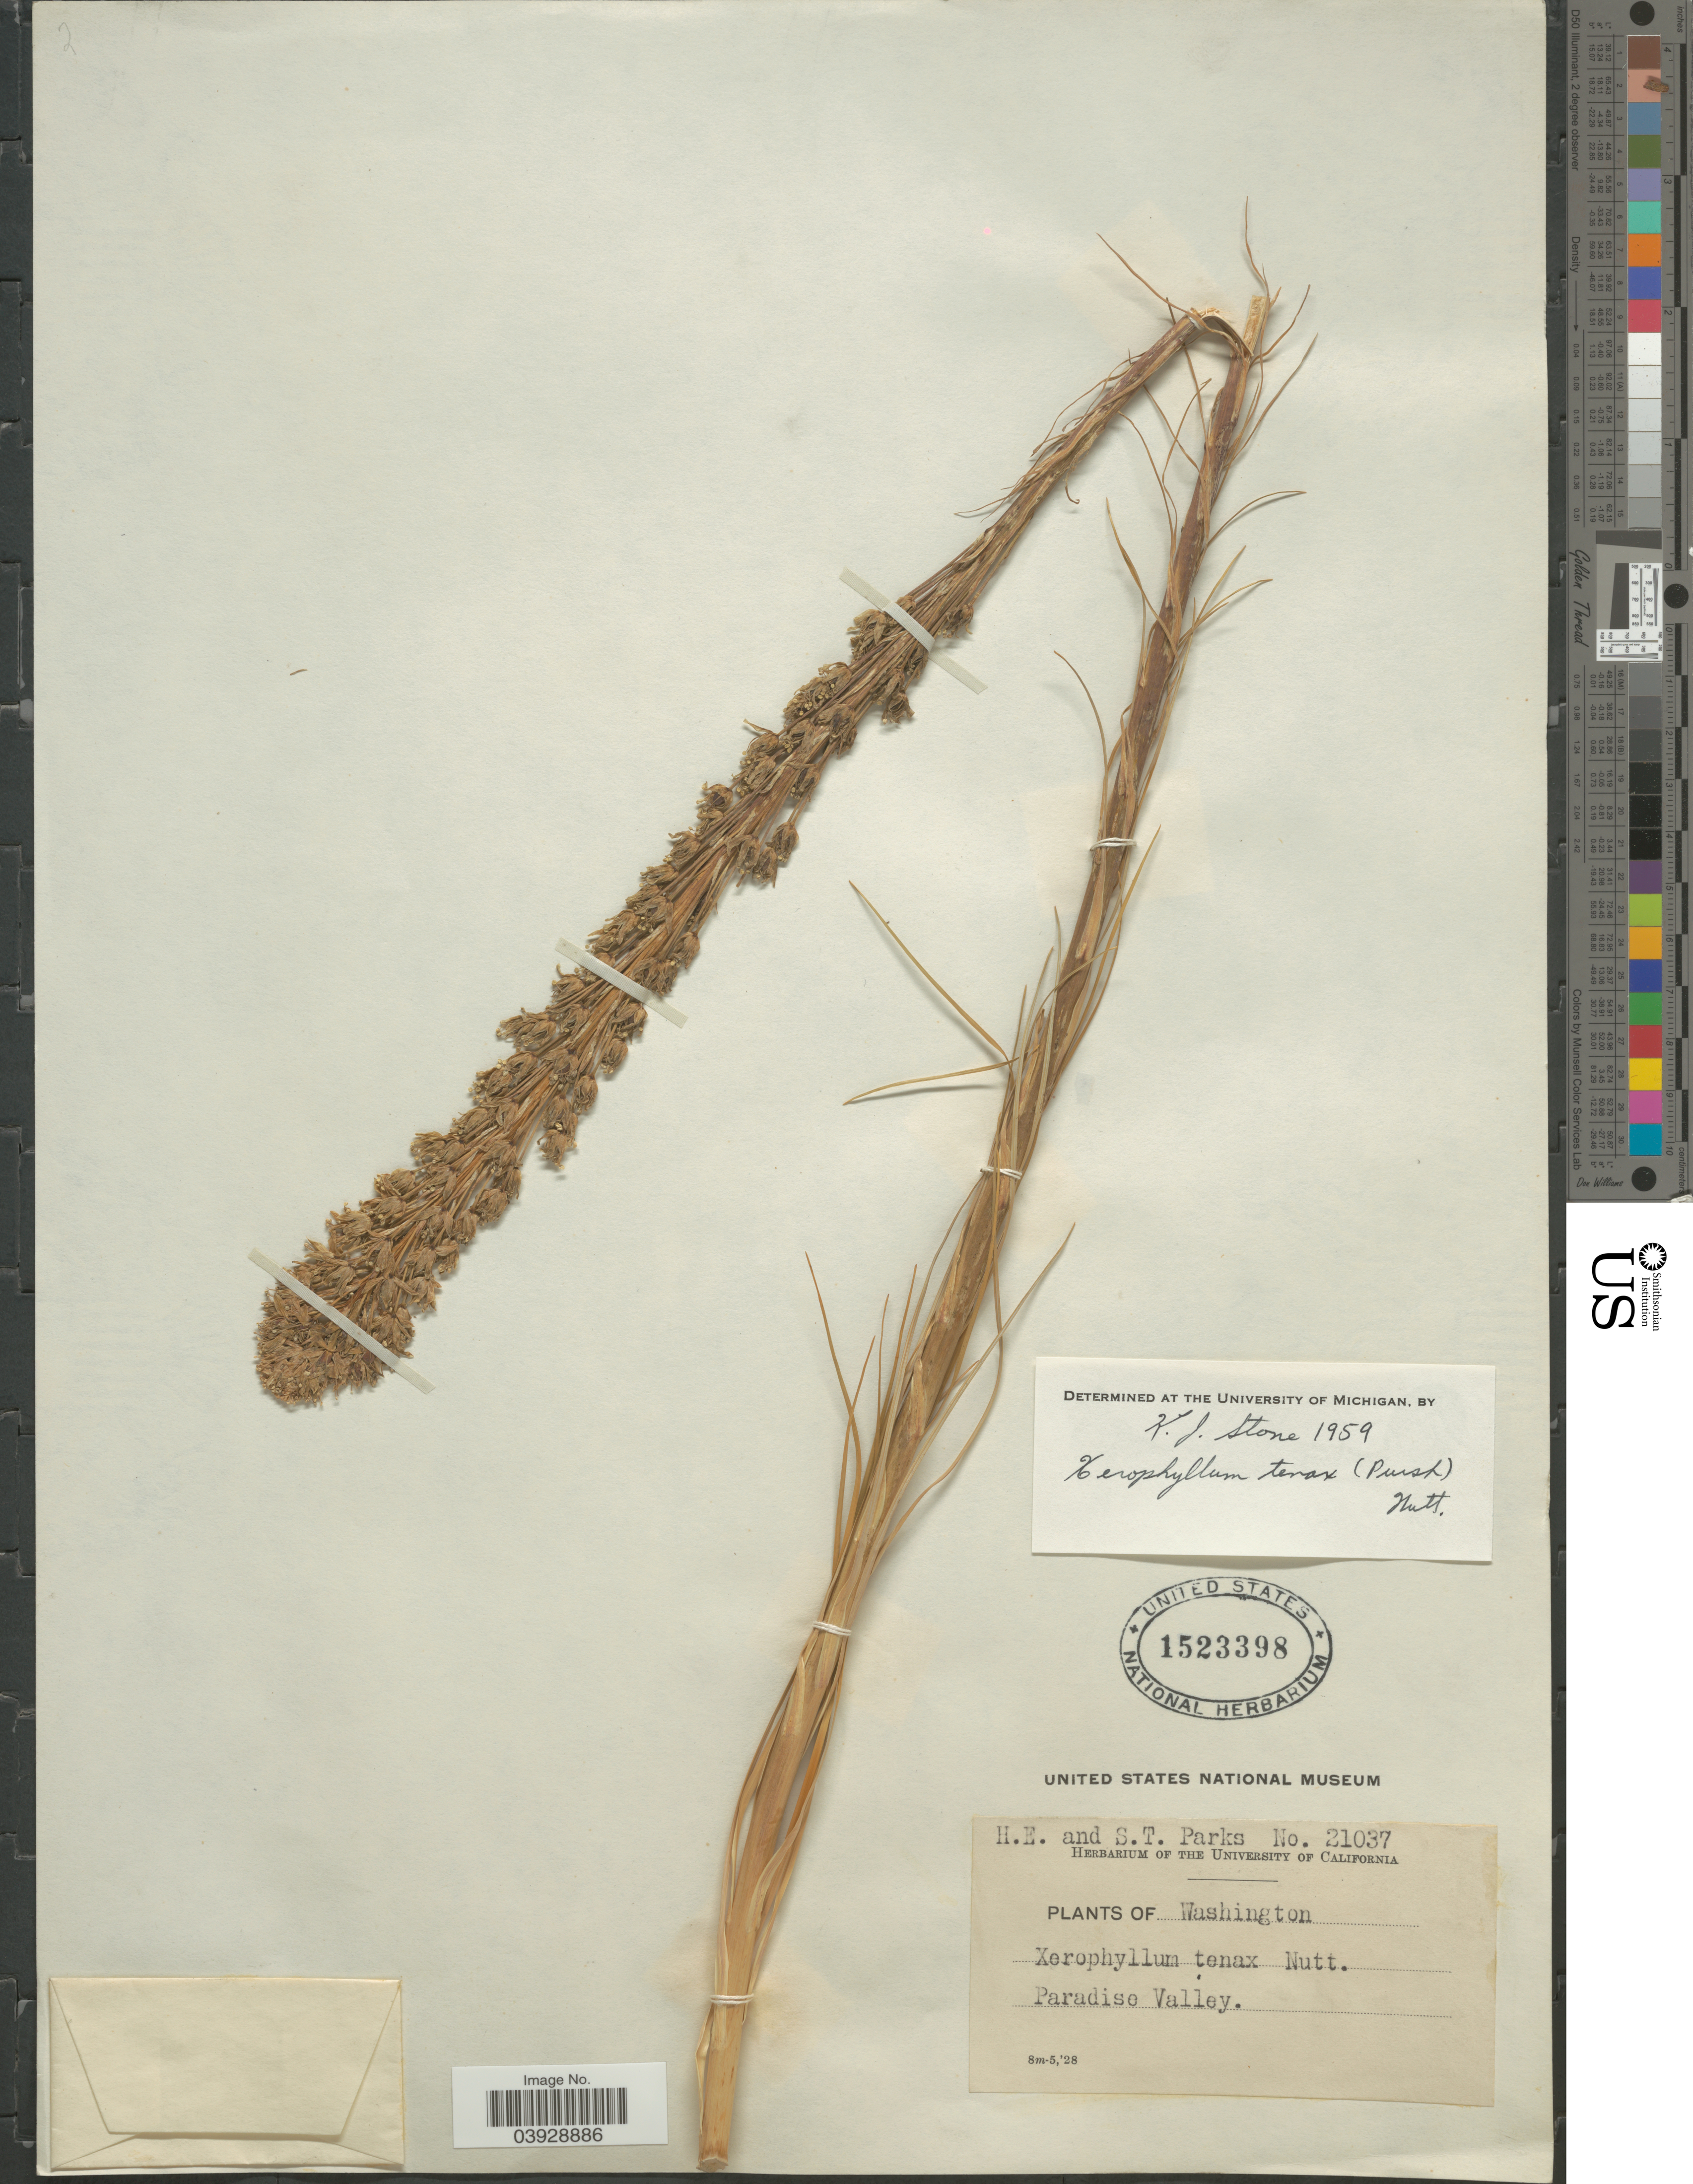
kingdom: Plantae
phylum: Tracheophyta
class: Liliopsida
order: Liliales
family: Melanthiaceae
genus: Xerophyllum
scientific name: Xerophyllum tenax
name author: (Pursh) Nutt.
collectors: H. E. Parks & S. Parks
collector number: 21037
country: United States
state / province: Washington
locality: Paradise Valley.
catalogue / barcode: US 1523398